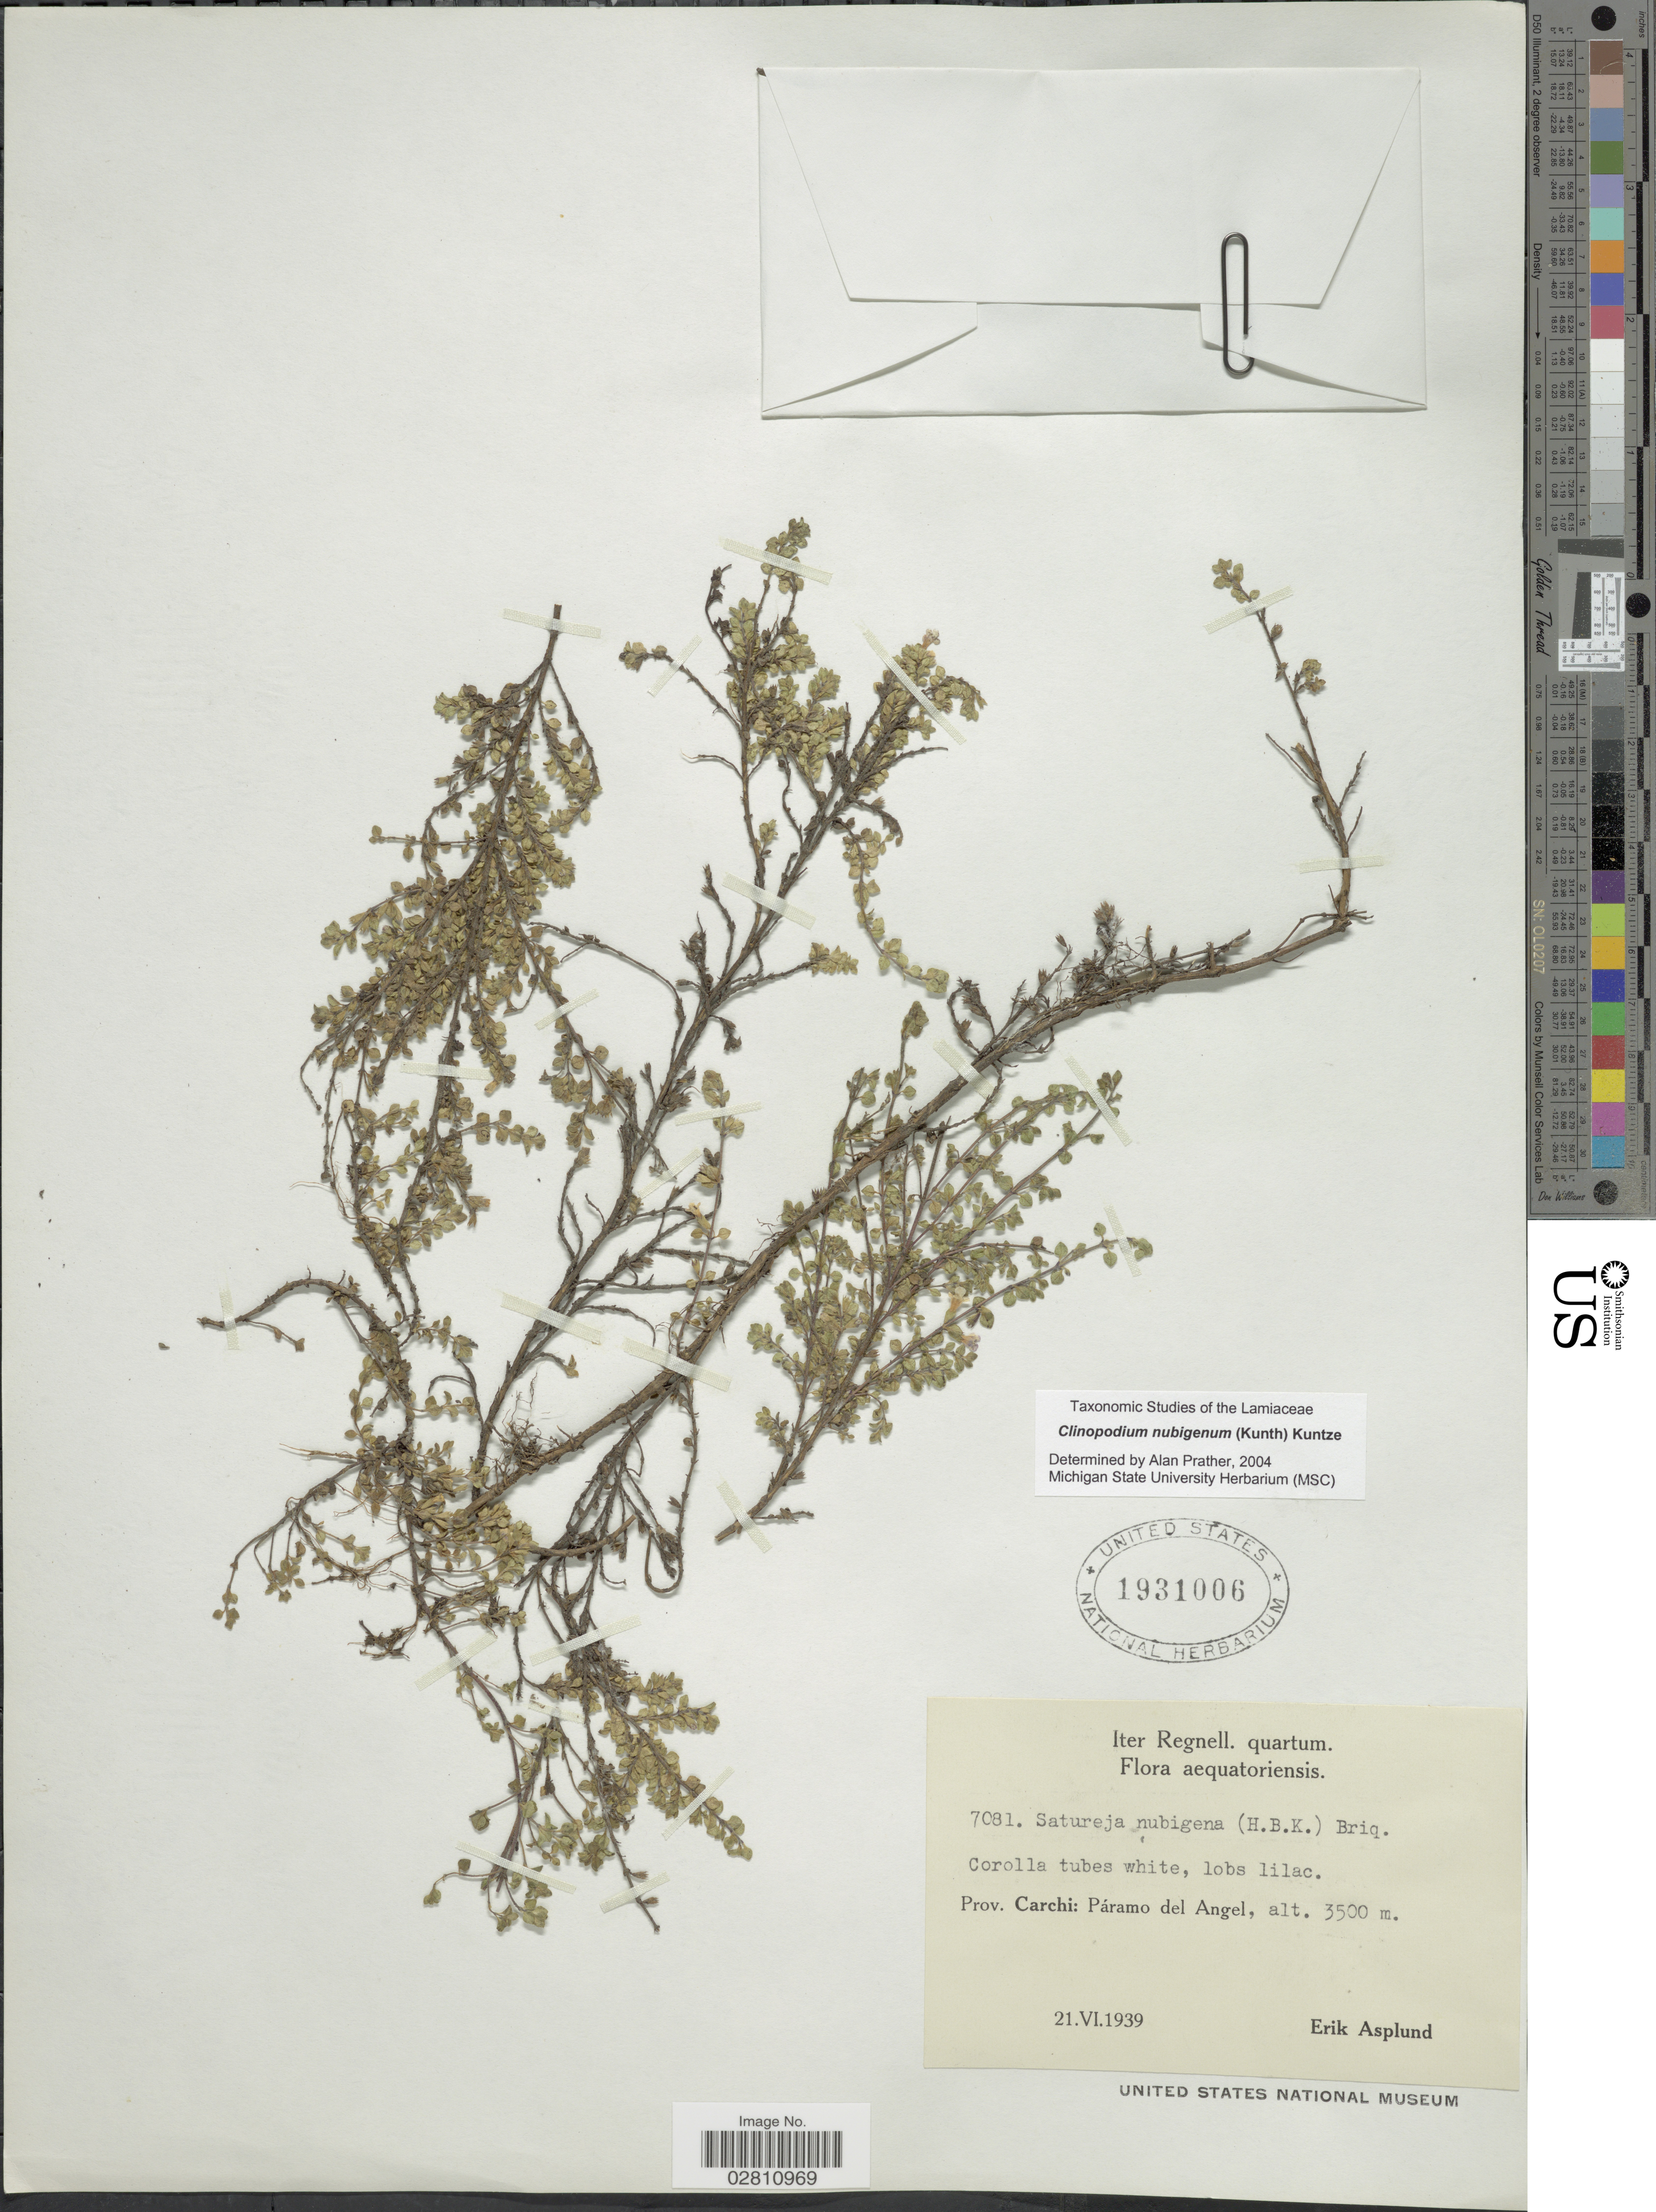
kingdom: Plantae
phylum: Tracheophyta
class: Magnoliopsida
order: Lamiales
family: Lamiaceae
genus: Clinopodium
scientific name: Clinopodium nubigenum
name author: (Kunth) Kuntze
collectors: E. Asplund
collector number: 7081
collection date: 1939-06-21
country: Ecuador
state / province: Carchi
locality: Prov. Carchi: Páramo del Angel.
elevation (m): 3500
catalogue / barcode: US 1931006